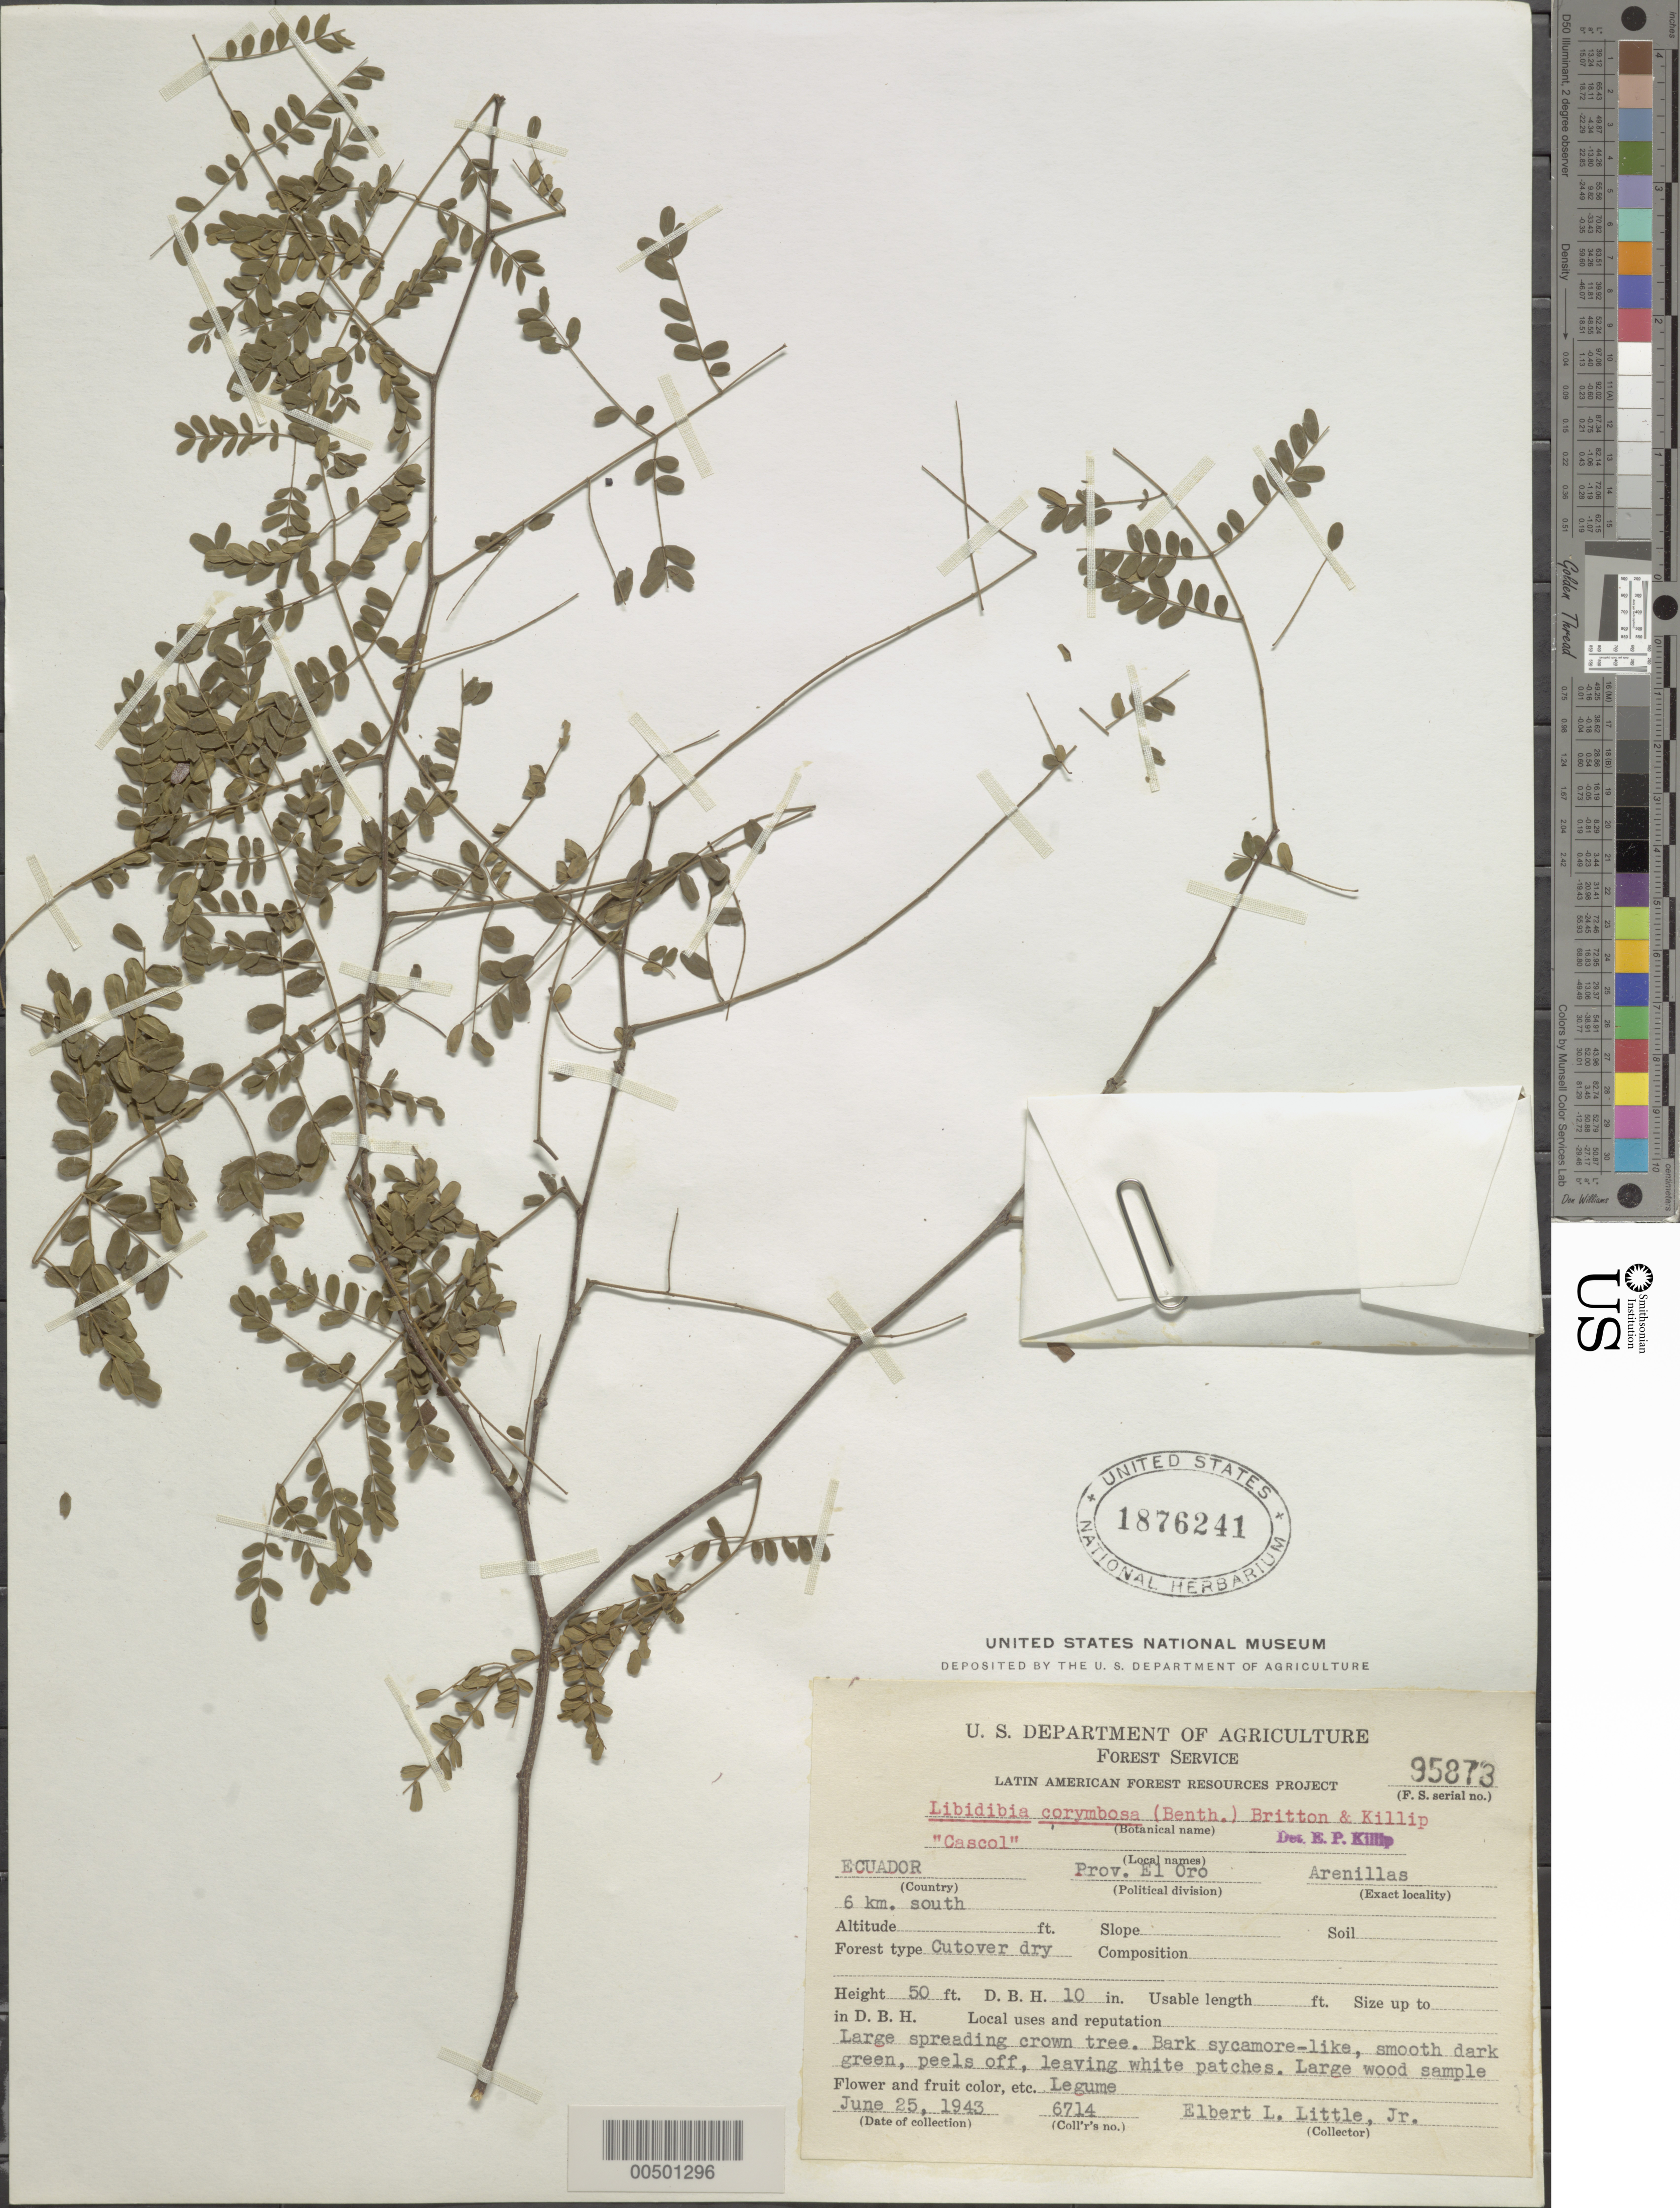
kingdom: Plantae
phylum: Tracheophyta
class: Magnoliopsida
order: Fabales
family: Fabaceae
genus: Libidibia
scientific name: Libidibia glabrata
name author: (Kunth) C. Cast. & G.P. Lewis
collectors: E. L. Little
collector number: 6714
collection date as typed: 25 Jun 1943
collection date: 1943-06-25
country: Ecuador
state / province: El Oro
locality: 6 km S of Arenillas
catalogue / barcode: US 1876241